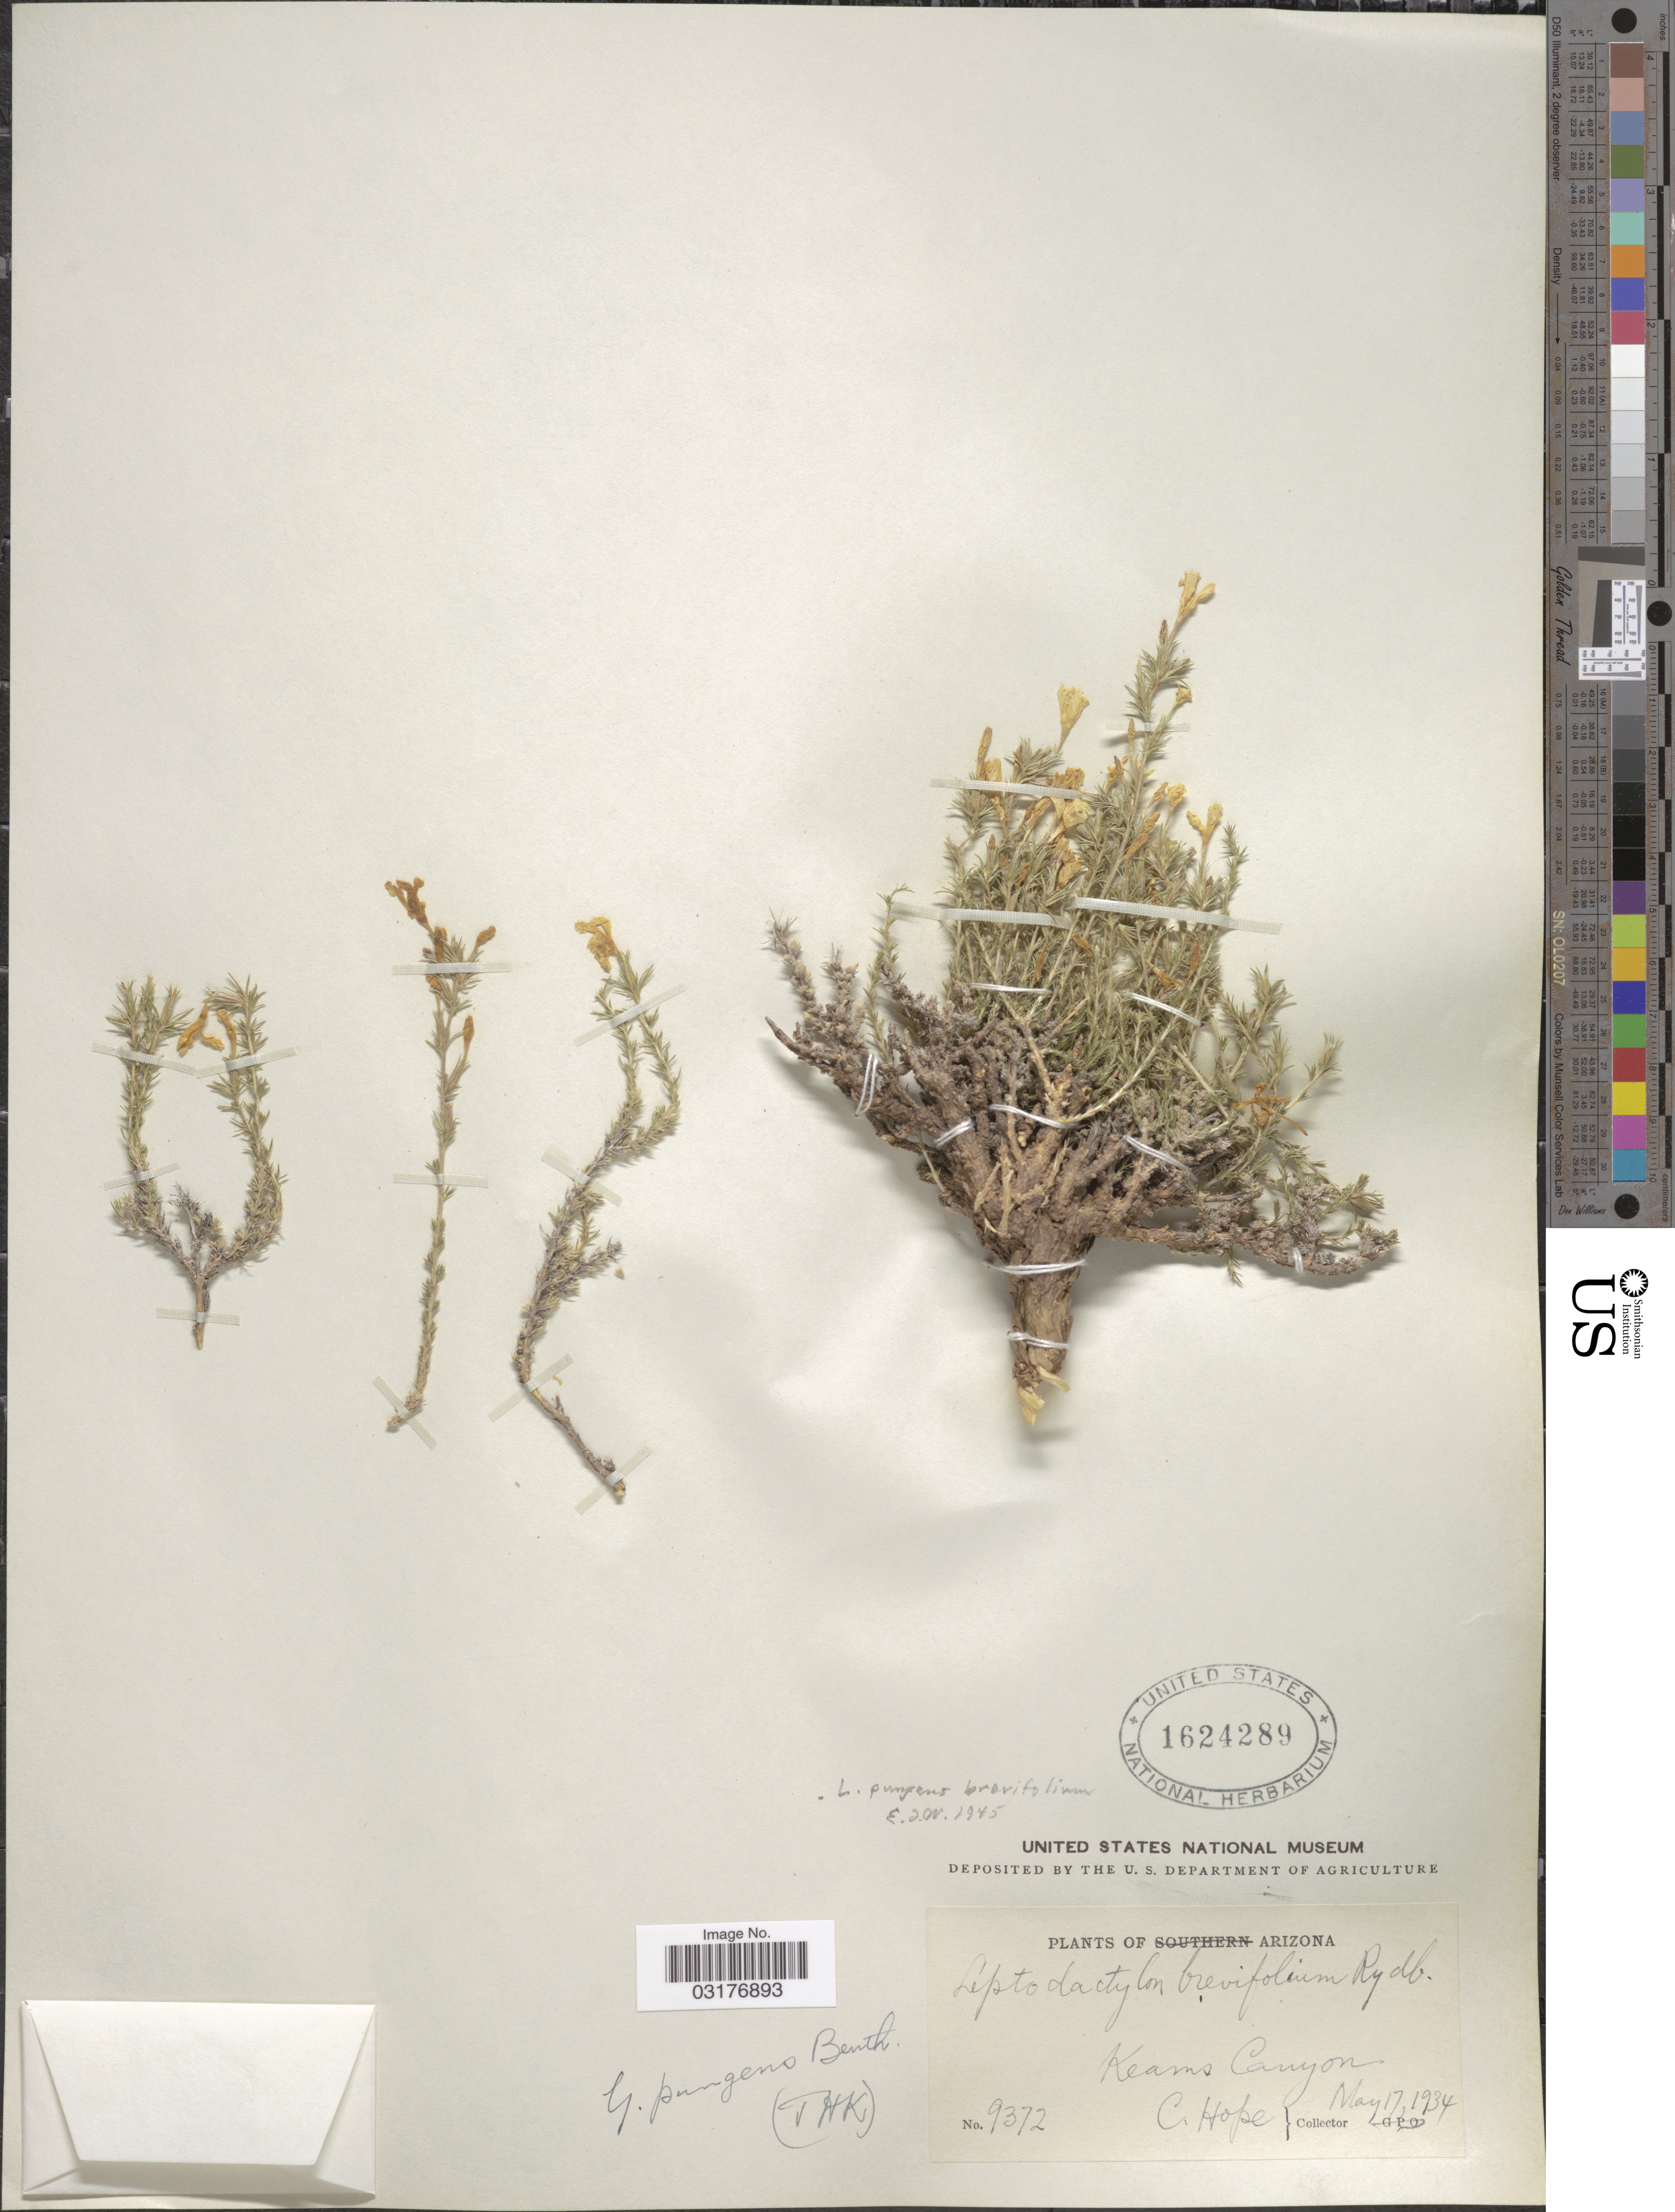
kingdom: Plantae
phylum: Tracheophyta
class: Magnoliopsida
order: Ericales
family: Polemoniaceae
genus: Linanthus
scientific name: Linanthus pungens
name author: (Torr.) J.M. Porter & L.A. Johnson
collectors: C. Hope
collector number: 9372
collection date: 1934-05-17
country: United States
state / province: Arizona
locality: Keams Canyon.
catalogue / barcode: US 1624289